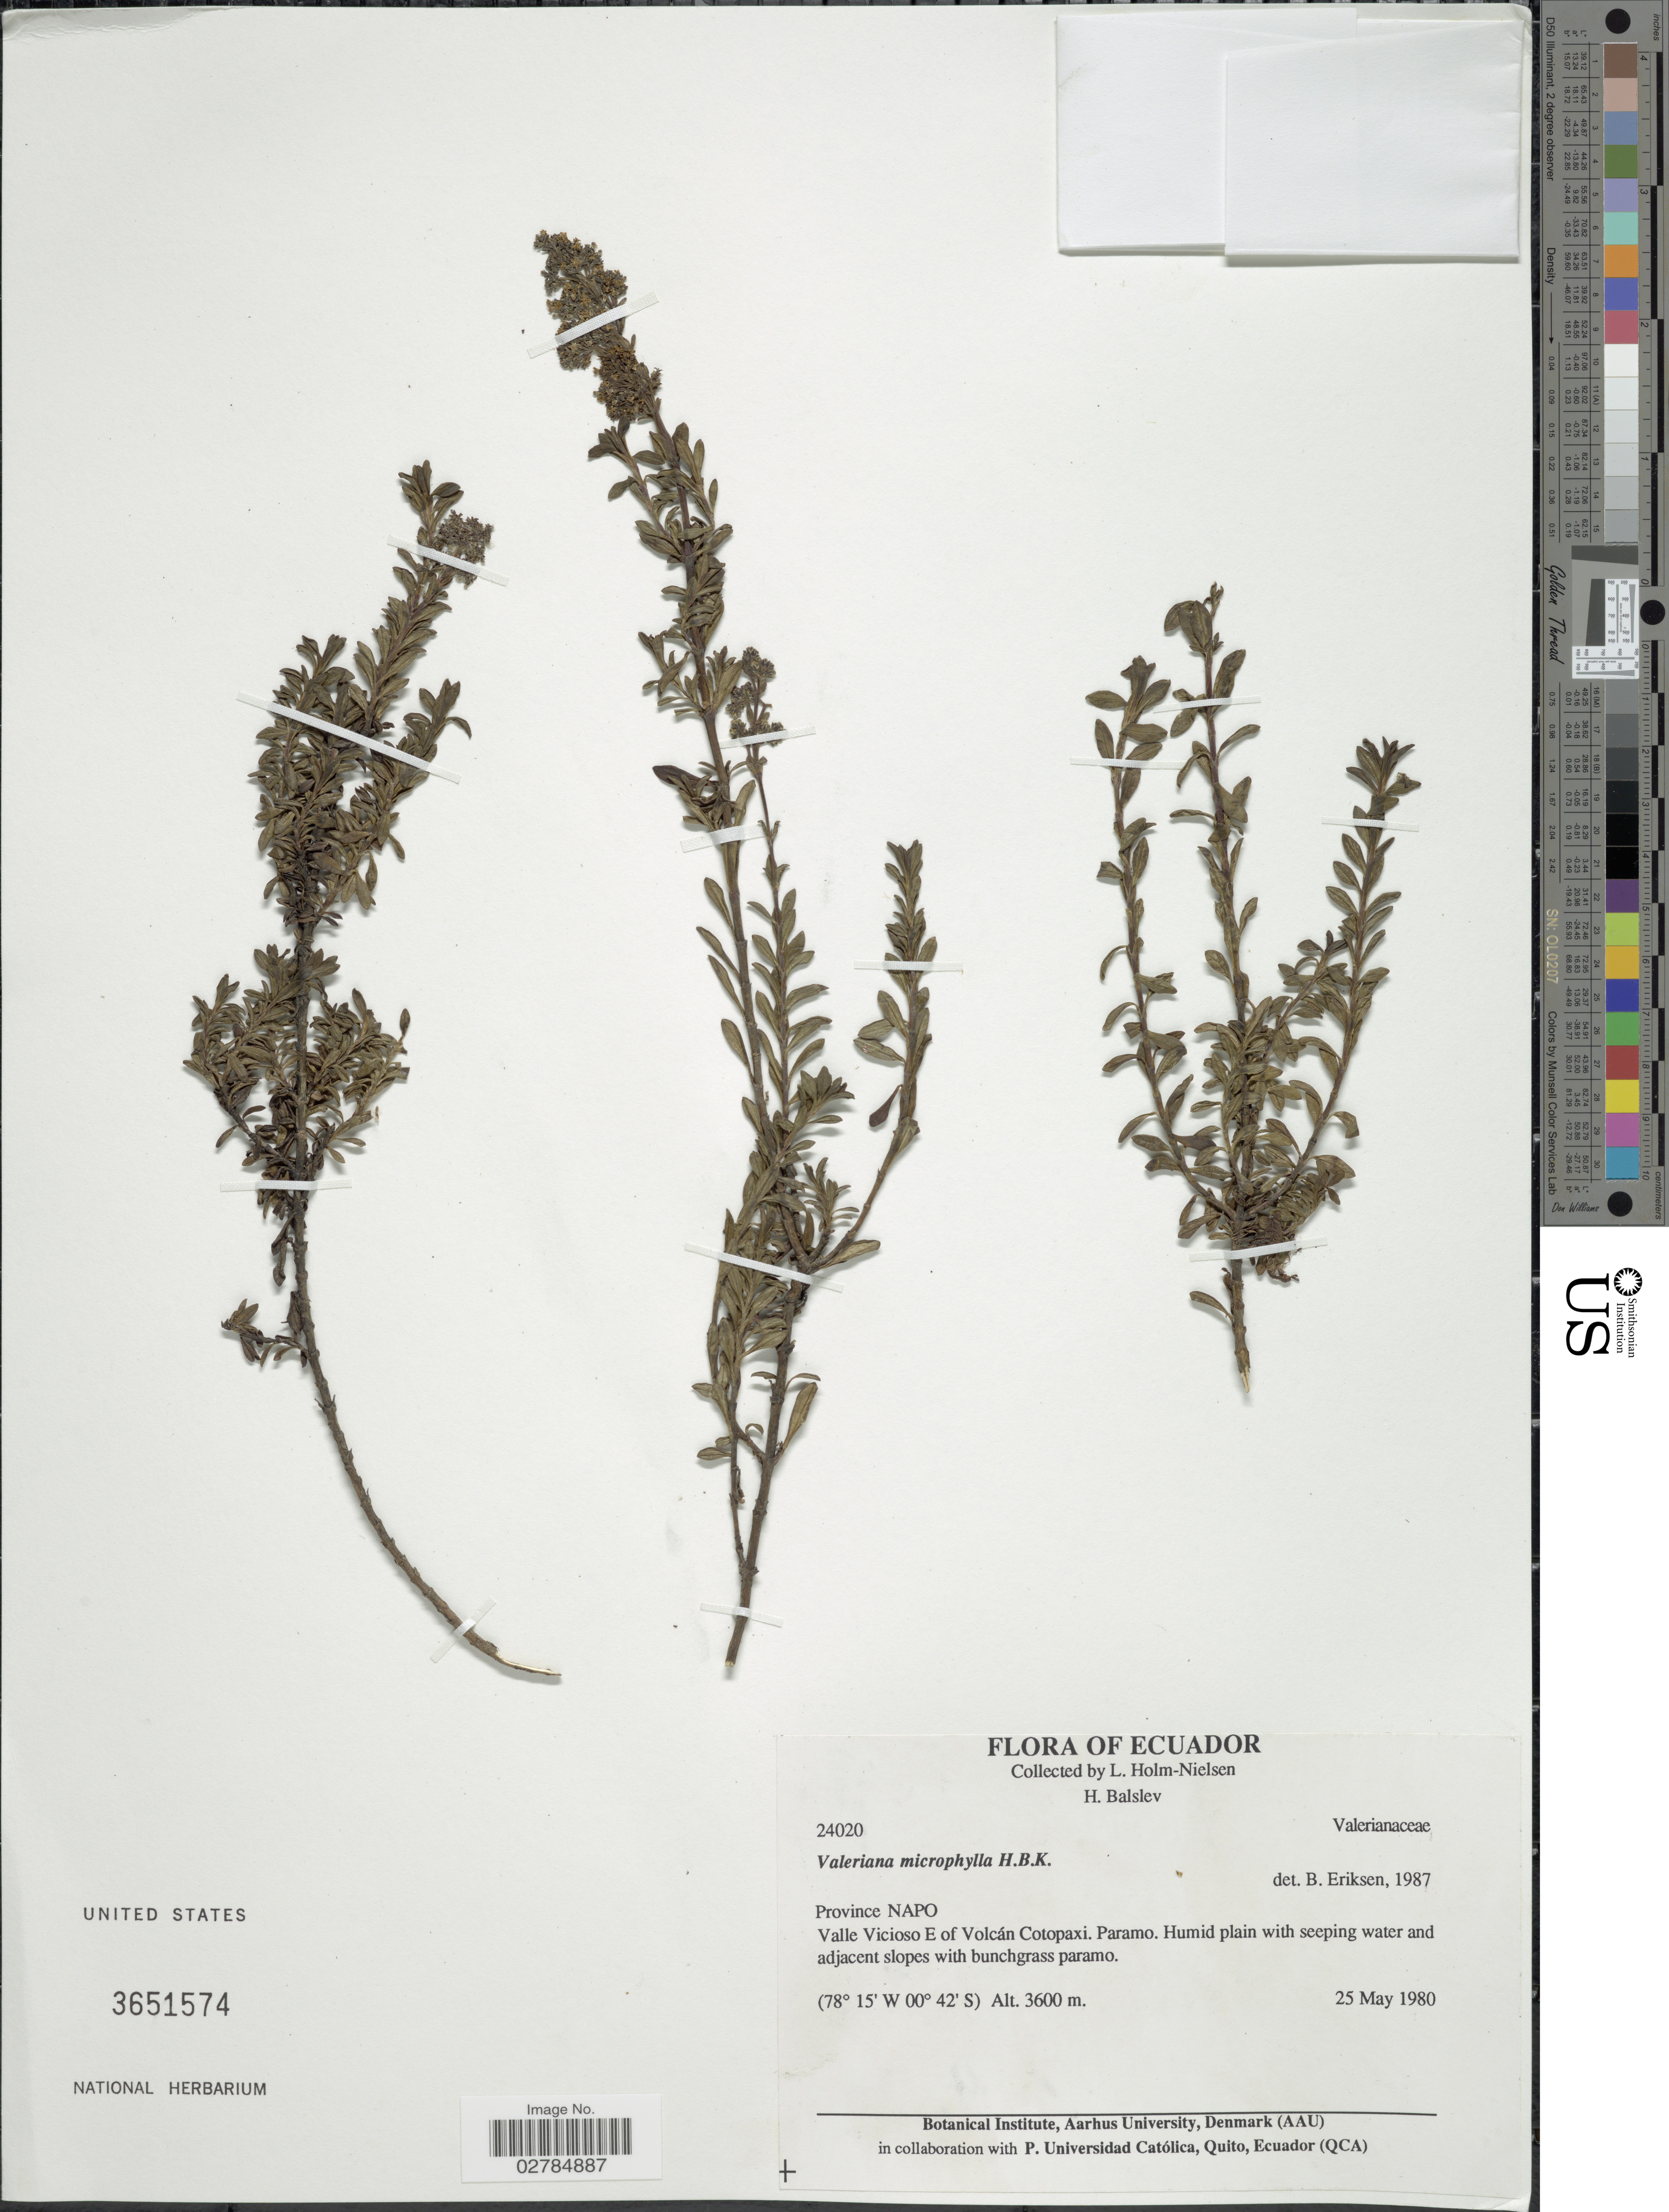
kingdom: Plantae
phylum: Tracheophyta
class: Magnoliopsida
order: Dipsacales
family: Caprifoliaceae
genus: Valeriana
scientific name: Valeriana microphylla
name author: Kunth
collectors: L. Holm-Nielsen & H. Balslev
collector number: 24020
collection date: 1980-05-25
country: Ecuador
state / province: Napo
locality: Valle Vicioso E of Volcán Cotopaxi. Paramo.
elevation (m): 3600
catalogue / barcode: US 3651574